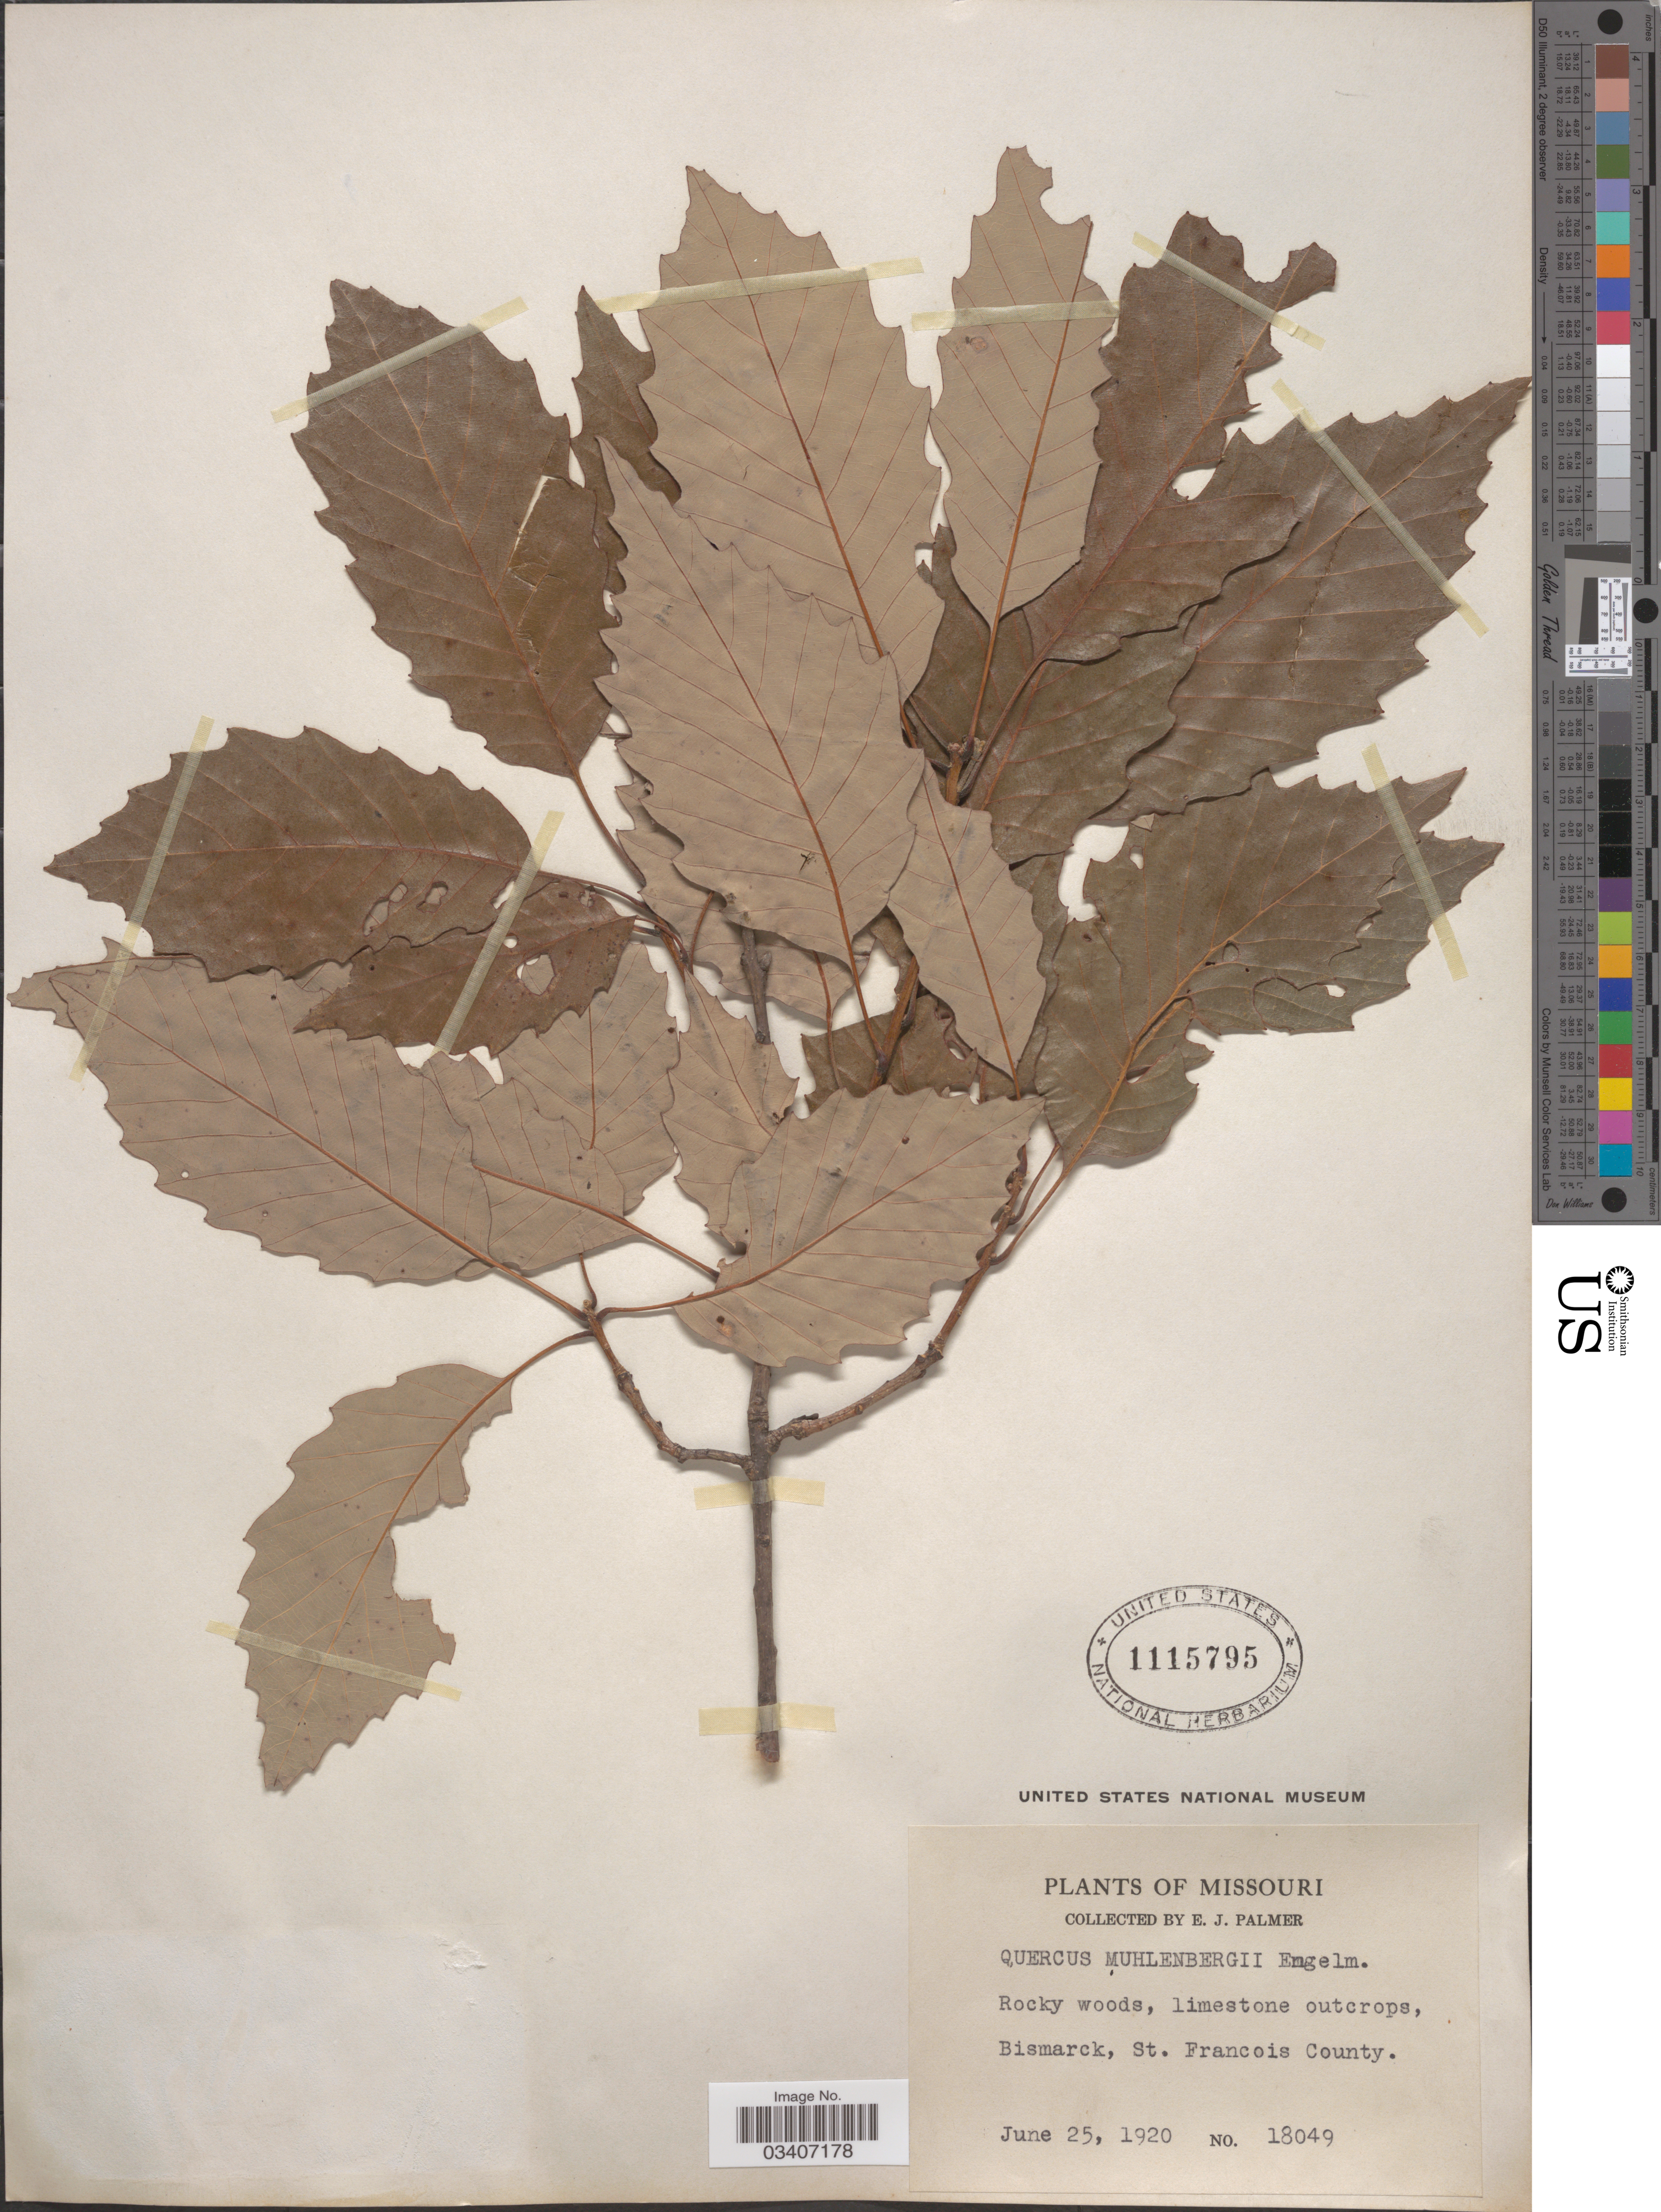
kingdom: Plantae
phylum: Tracheophyta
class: Magnoliopsida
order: Fagales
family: Fagaceae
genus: Quercus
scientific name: Quercus muehlenbergii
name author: Engelm.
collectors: E. J. Palmer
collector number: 18049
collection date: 1920-06-25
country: United States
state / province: Missouri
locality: Bismarck St. Francois County.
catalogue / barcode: US 1115795